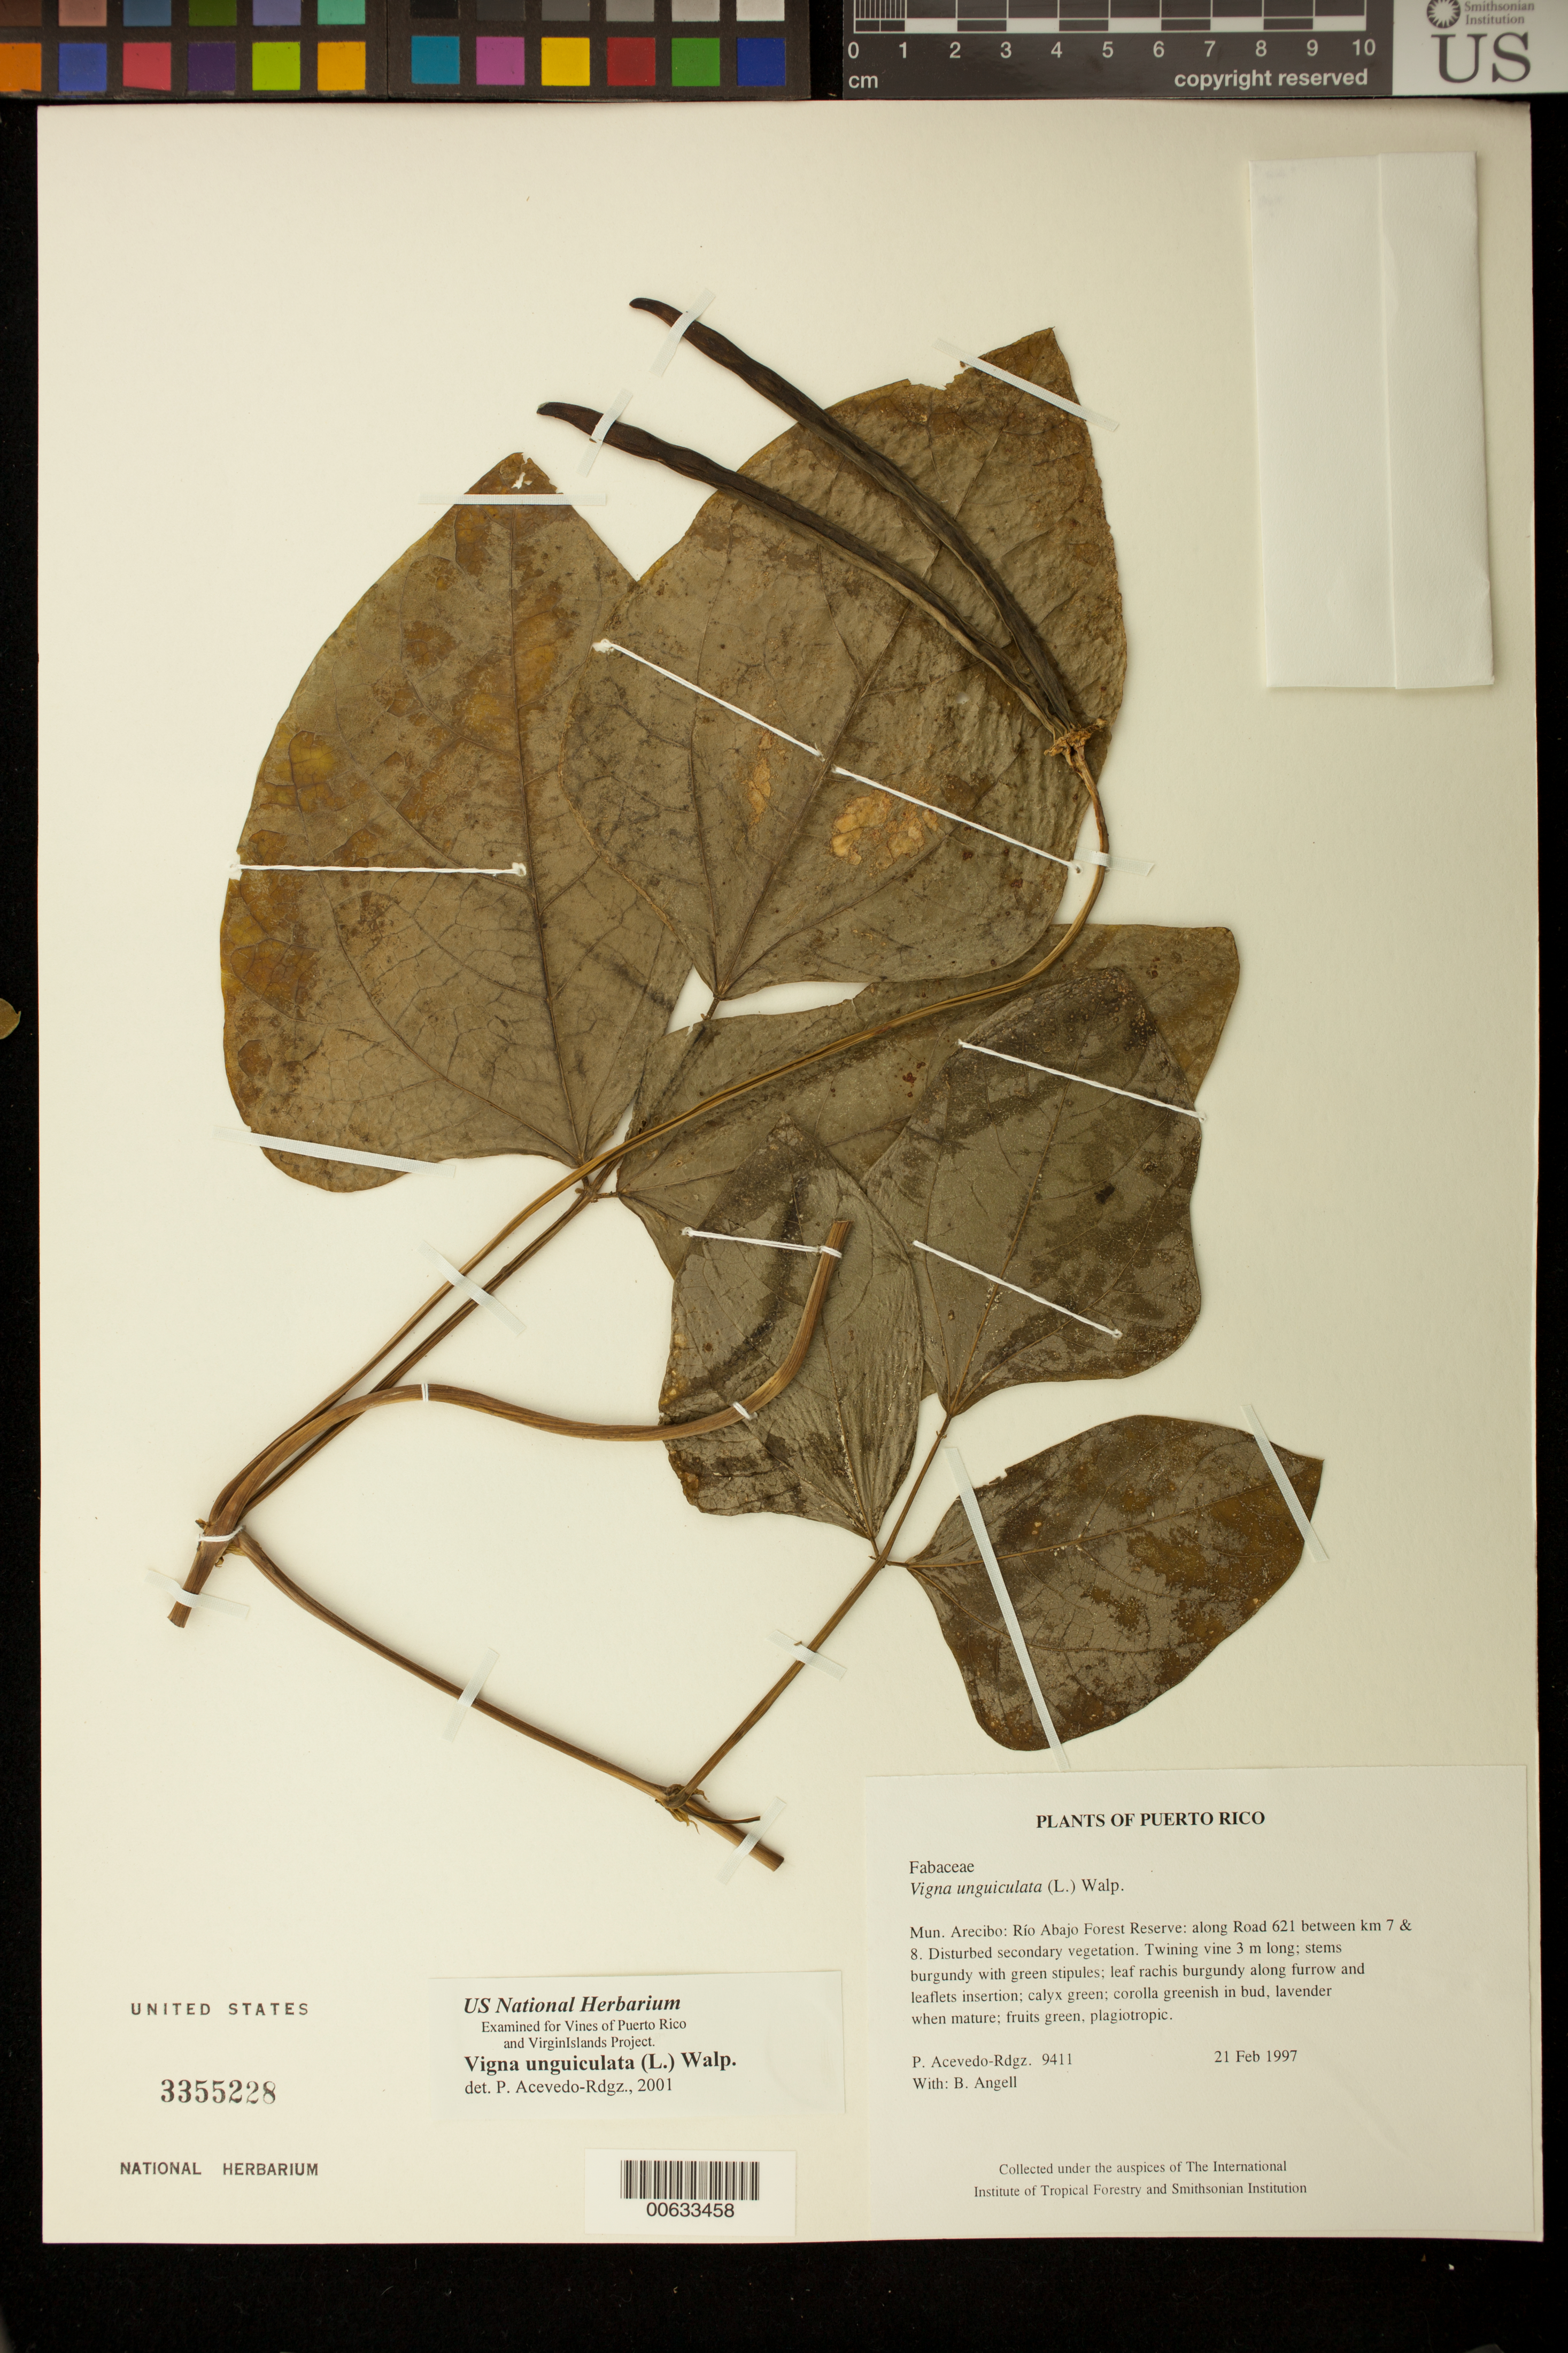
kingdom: Plantae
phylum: Tracheophyta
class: Magnoliopsida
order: Fabales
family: Fabaceae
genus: Vigna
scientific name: Vigna unguiculata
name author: (L.) Walp.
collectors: P. Acevedo-Rodr. & Bobbi Angell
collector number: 9411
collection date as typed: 21 Feb 1997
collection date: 1997-02-21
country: Puerto Rico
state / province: Arecibo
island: Puerto Rico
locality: Arecibo; Río Abajo Forest Reserve: along Road 621 between km 7 & 8.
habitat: Disturbed secondary vegetation.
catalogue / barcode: US 3355228